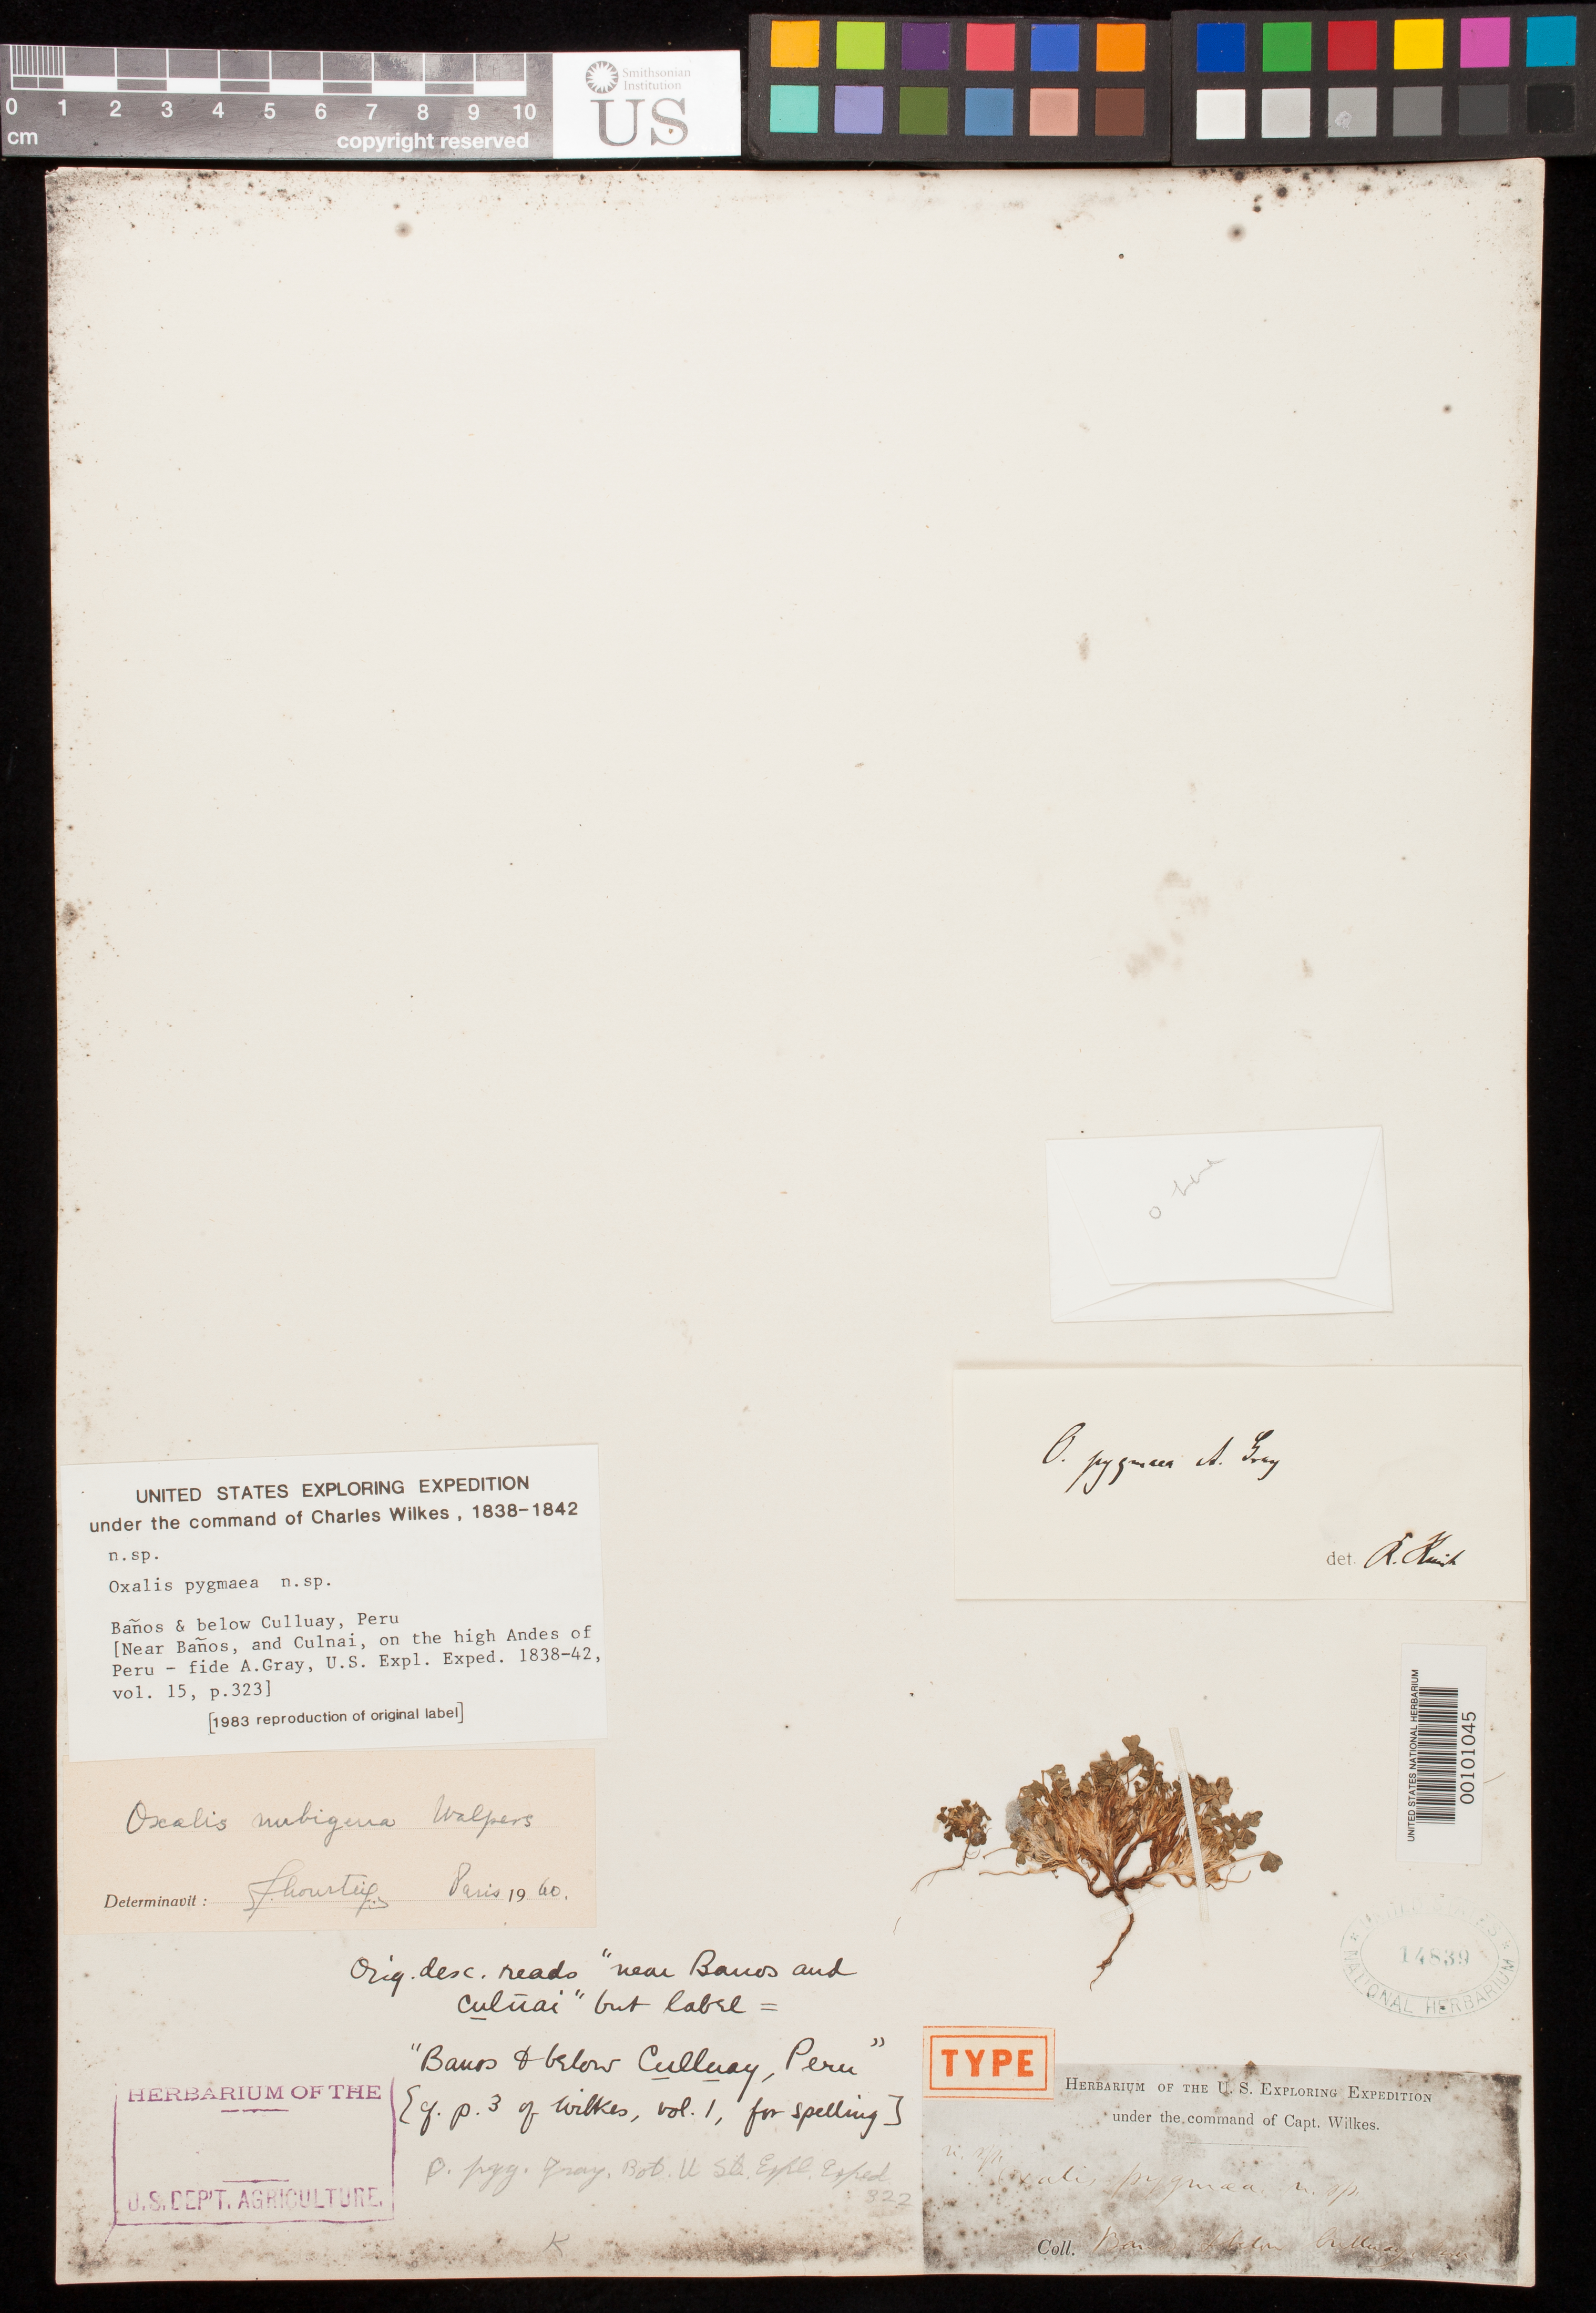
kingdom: Plantae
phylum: Tracheophyta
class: Magnoliopsida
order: Oxalidales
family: Oxalidaceae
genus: Oxalis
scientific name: Oxalis pygmaea A. Gray, nom. illeg.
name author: A. Gray in Wilkes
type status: Holotype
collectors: Wilkes Explor. Exped.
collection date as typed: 1838 to -- --- 1842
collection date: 1838/1842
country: Peru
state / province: Lima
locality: Baños, below Culluay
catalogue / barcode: US 14839